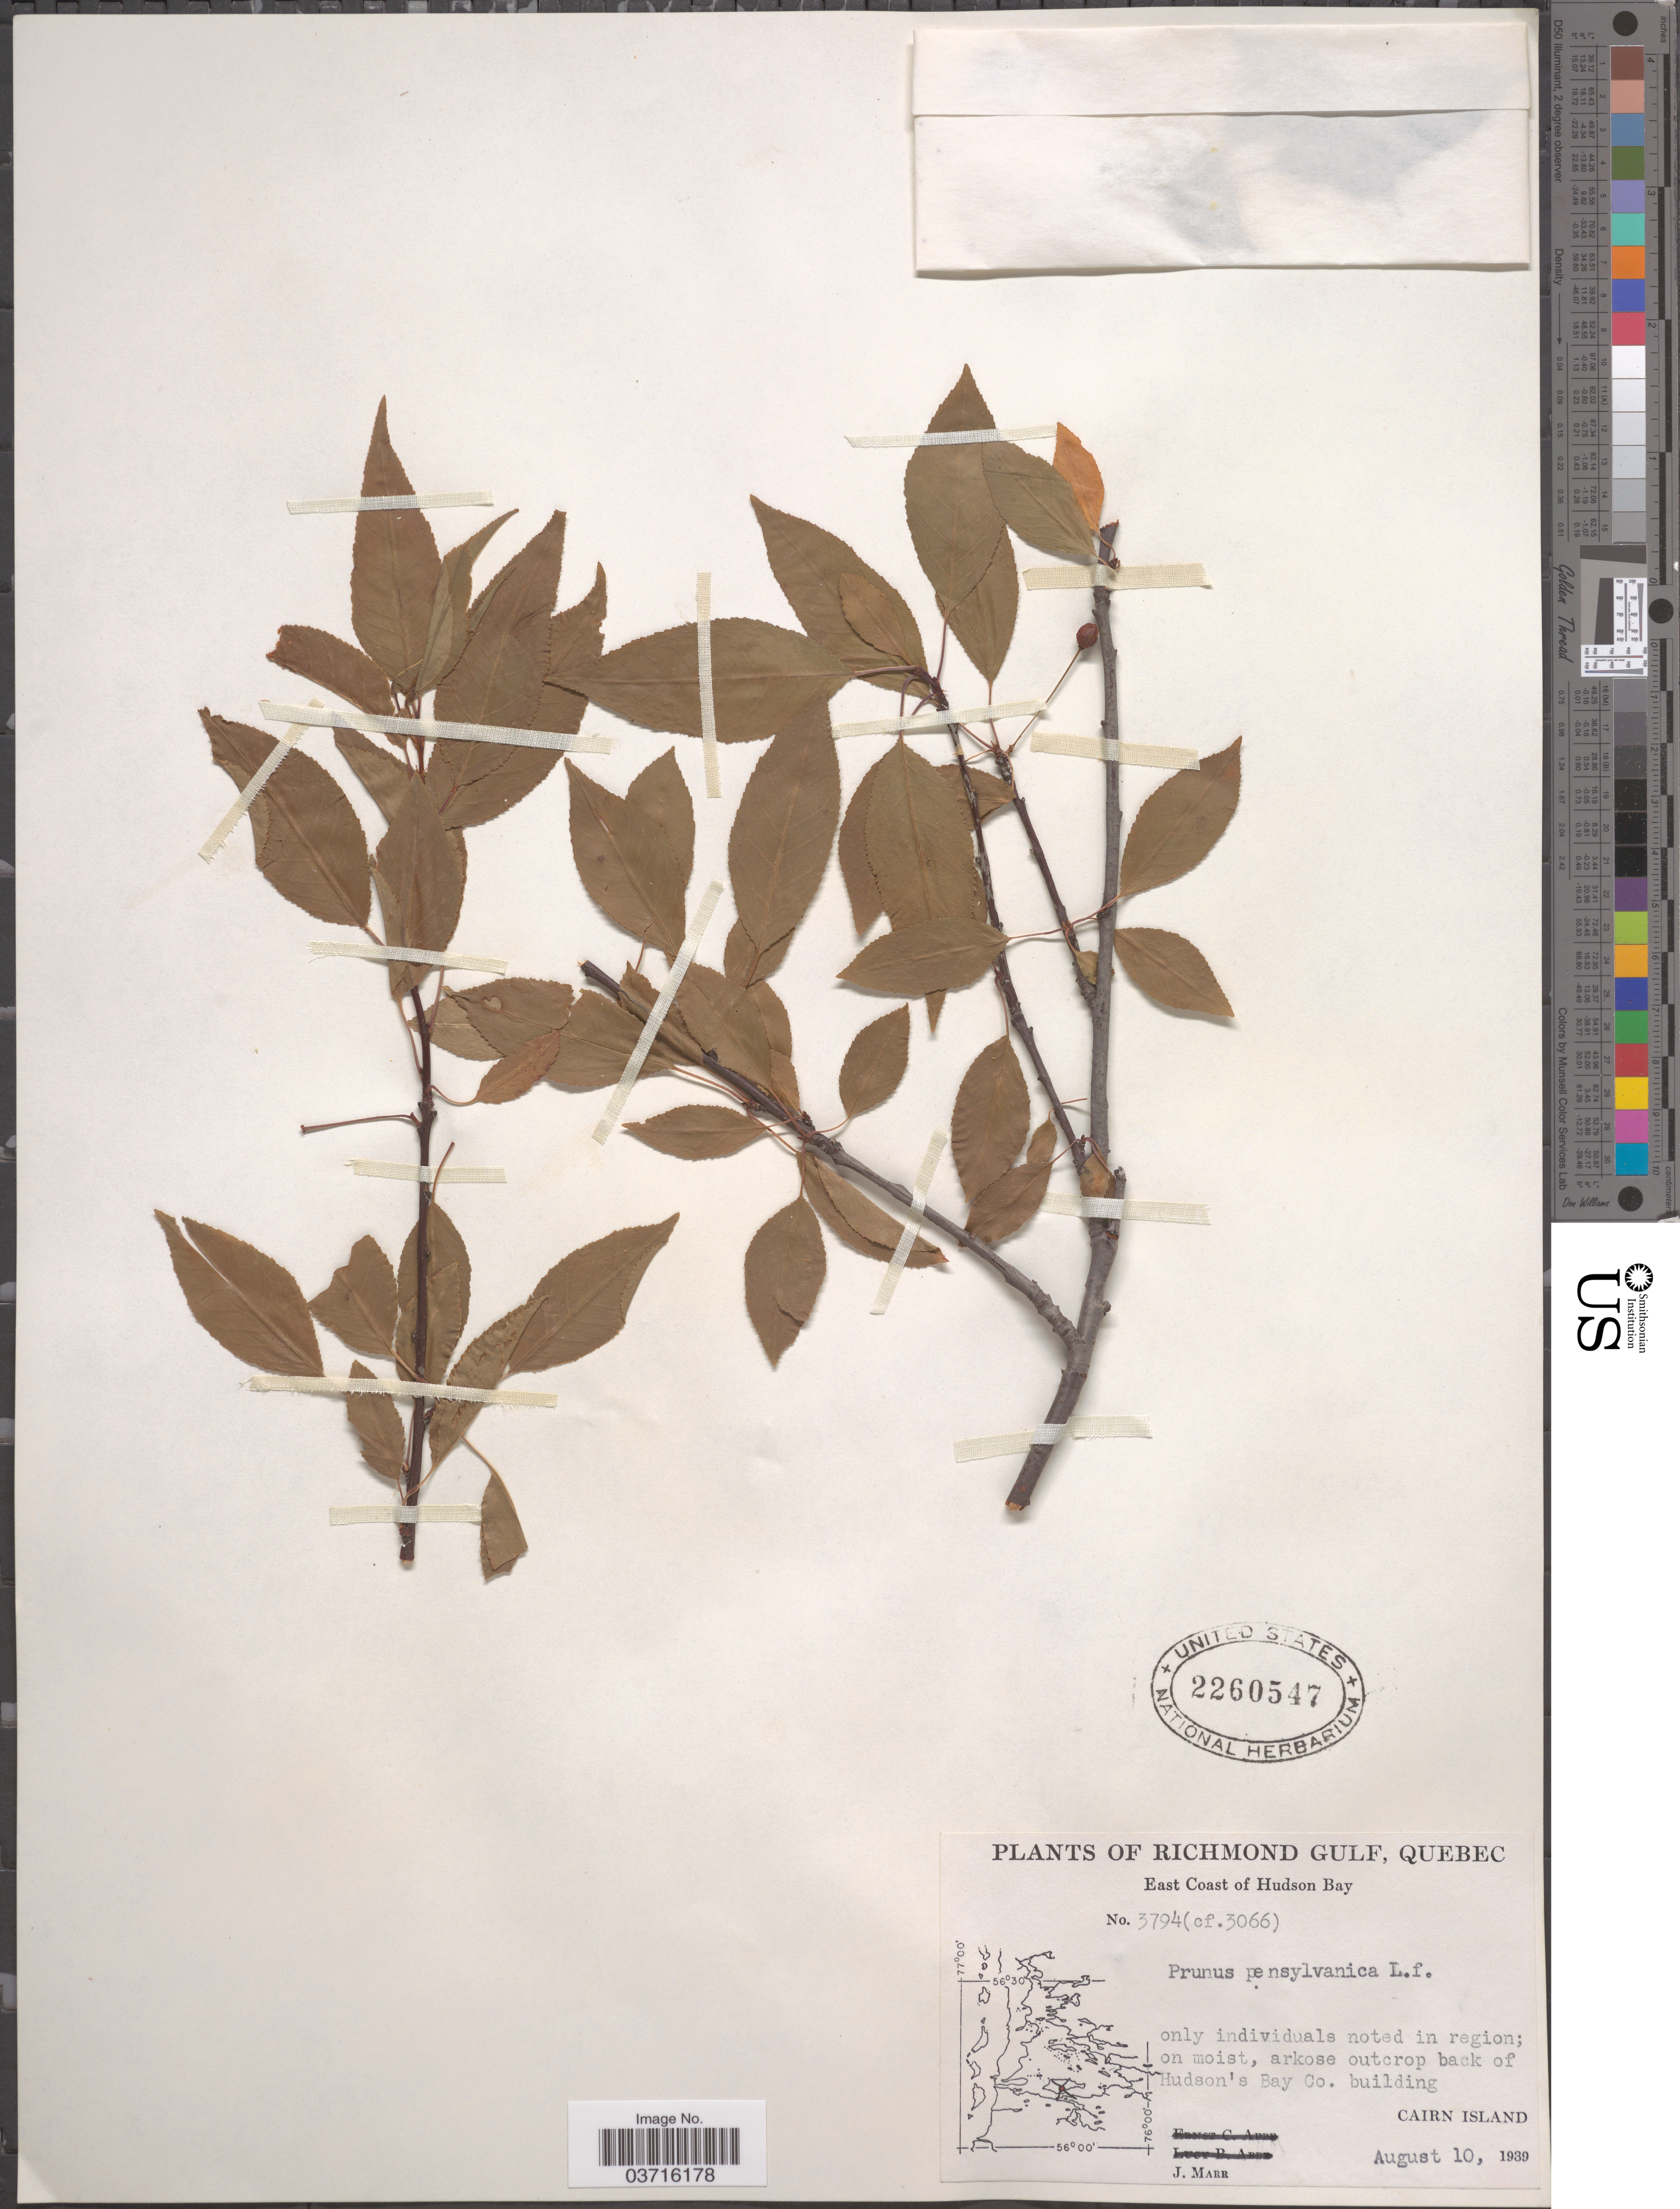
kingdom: Plantae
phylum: Tracheophyta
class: Magnoliopsida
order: Rosales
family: Rosaceae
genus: Prunus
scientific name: Prunus pensylvanica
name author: L. f.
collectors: J. Marr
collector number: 3794/cf.3066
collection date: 1939-08-10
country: Canada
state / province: Quebec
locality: Richmond Gulf, East Coast of Hudson Bay. On moist, arkose outcrop back of Hudson's Bay Co. building Cairn Island.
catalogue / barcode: US 2260547